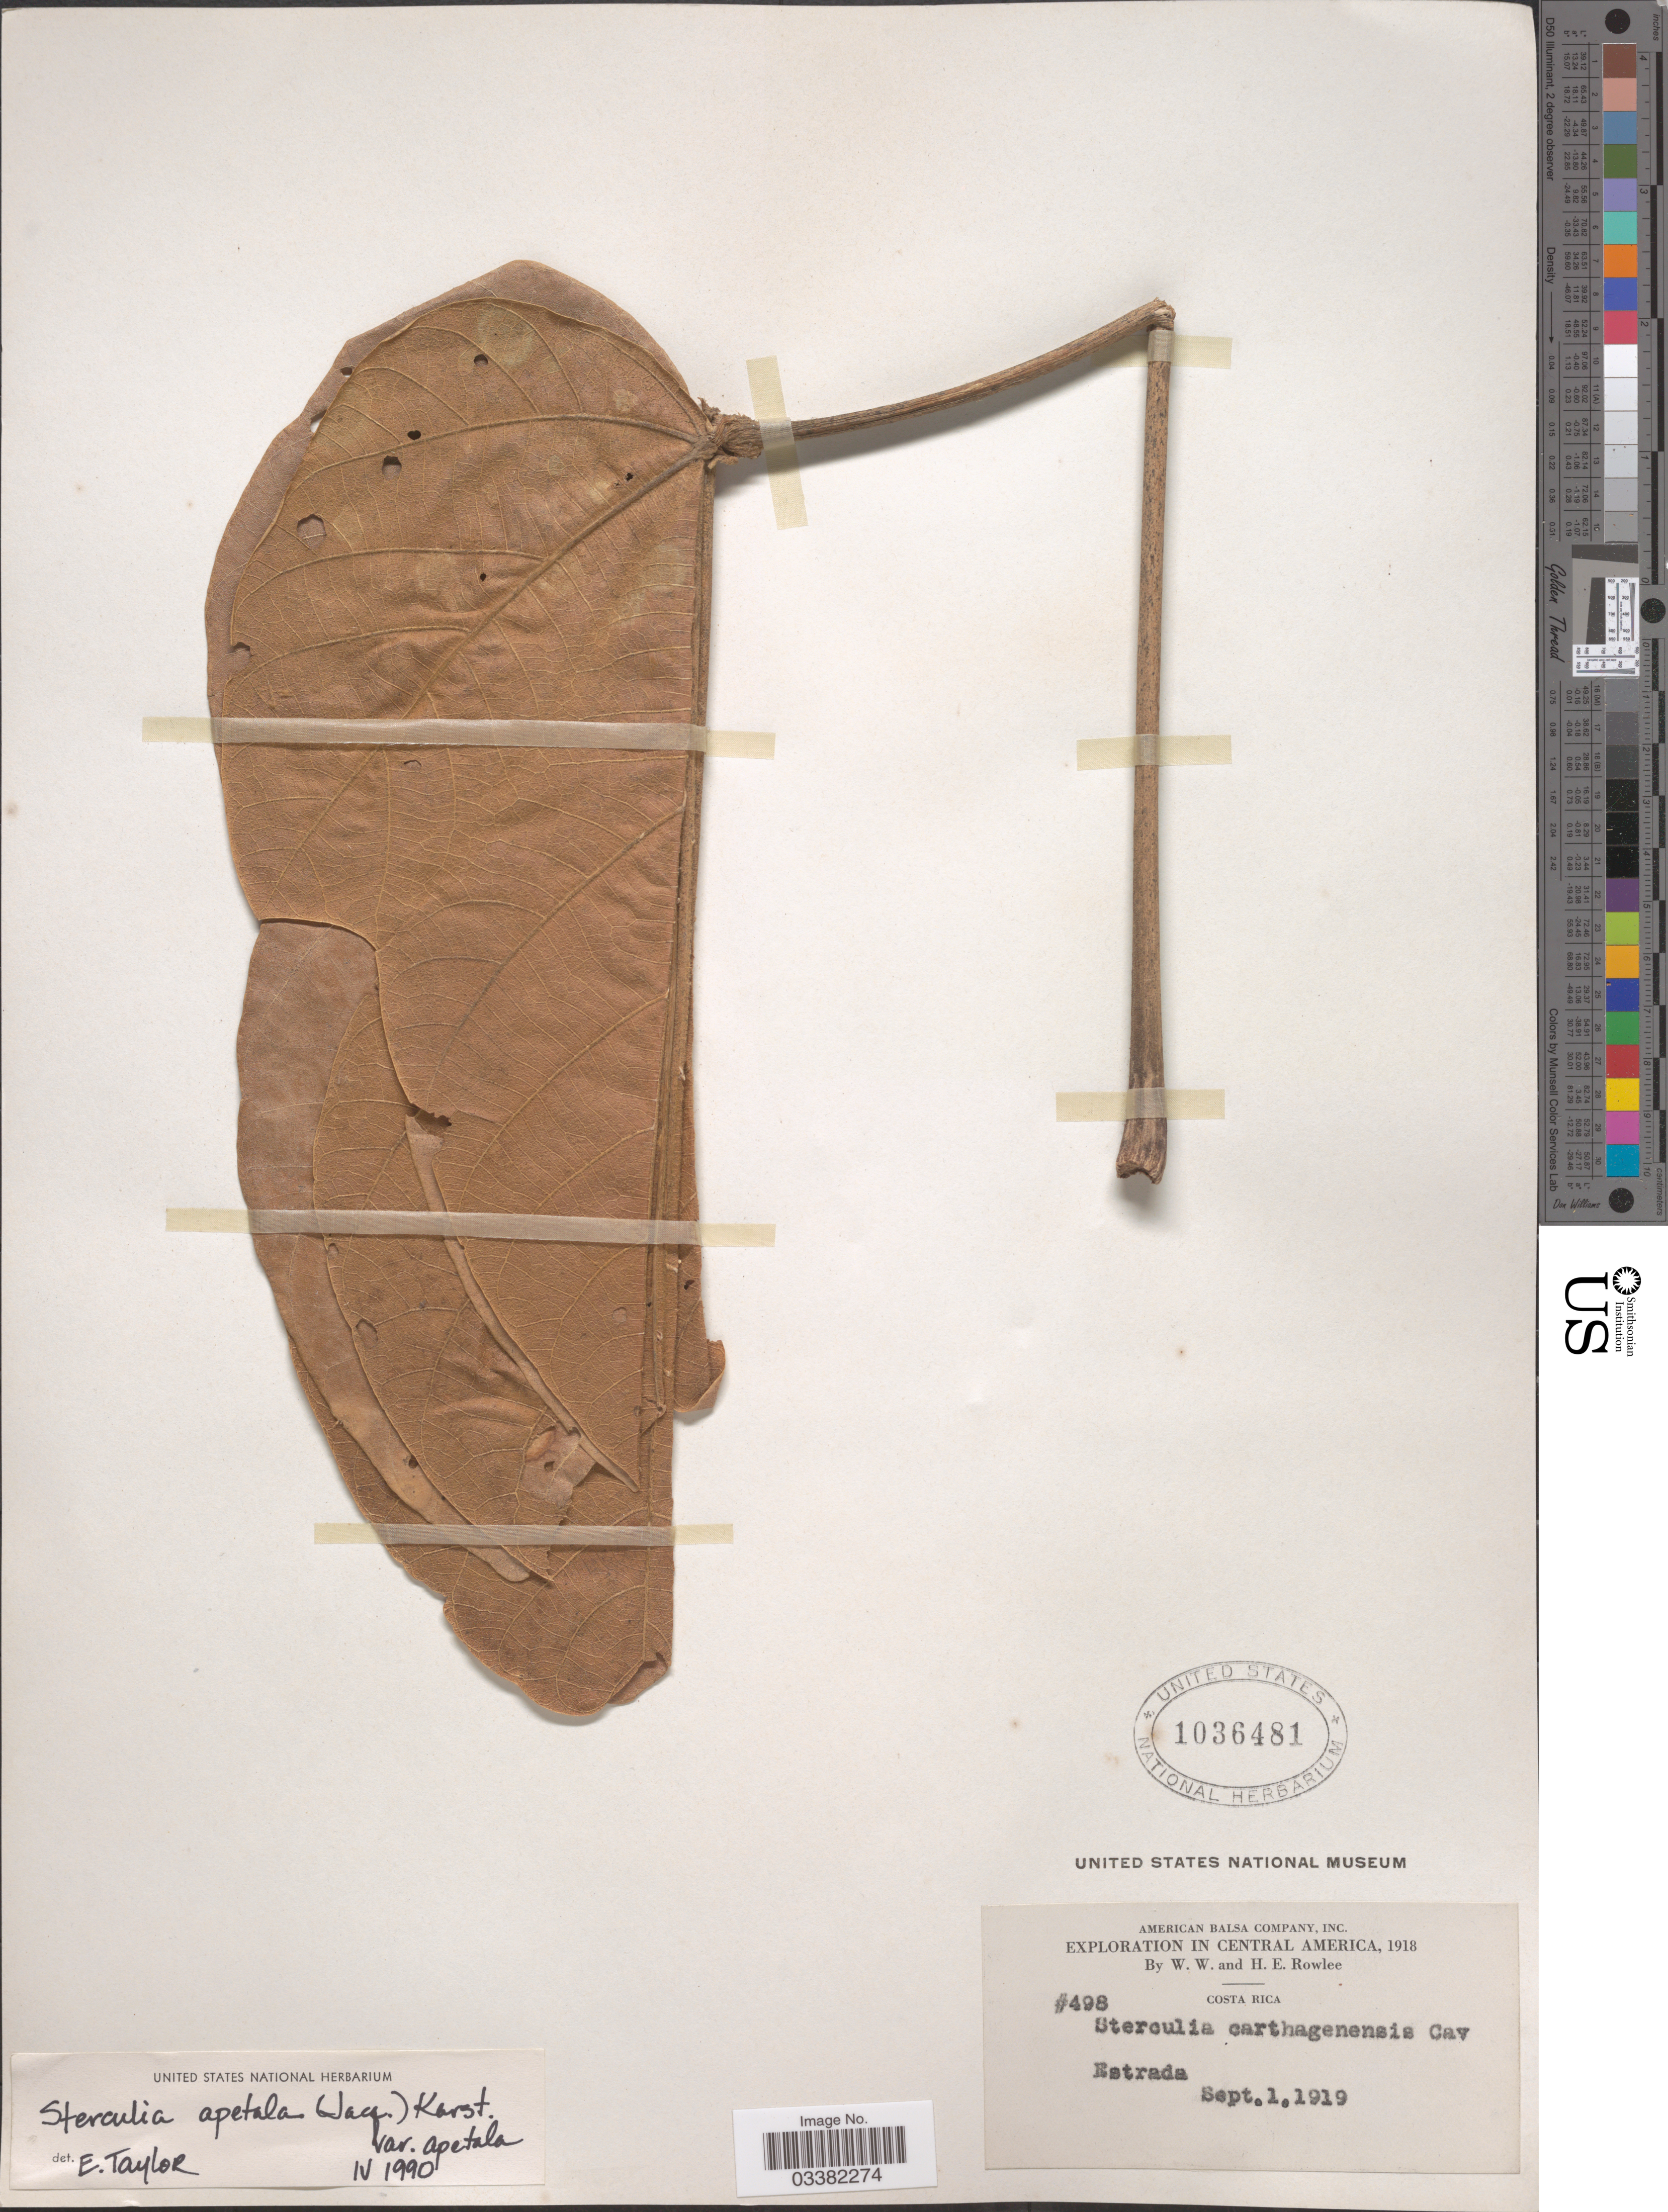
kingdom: Plantae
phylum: Tracheophyta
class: Magnoliopsida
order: Malvales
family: Malvaceae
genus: Sterculia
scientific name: Sterculia apetala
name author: (Jacq.) H. Karst.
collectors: W. W. Rowlee & H. E. Rowlee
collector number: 498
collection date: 1919-09-01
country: Costa Rica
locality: Estrada.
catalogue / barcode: US 1036481